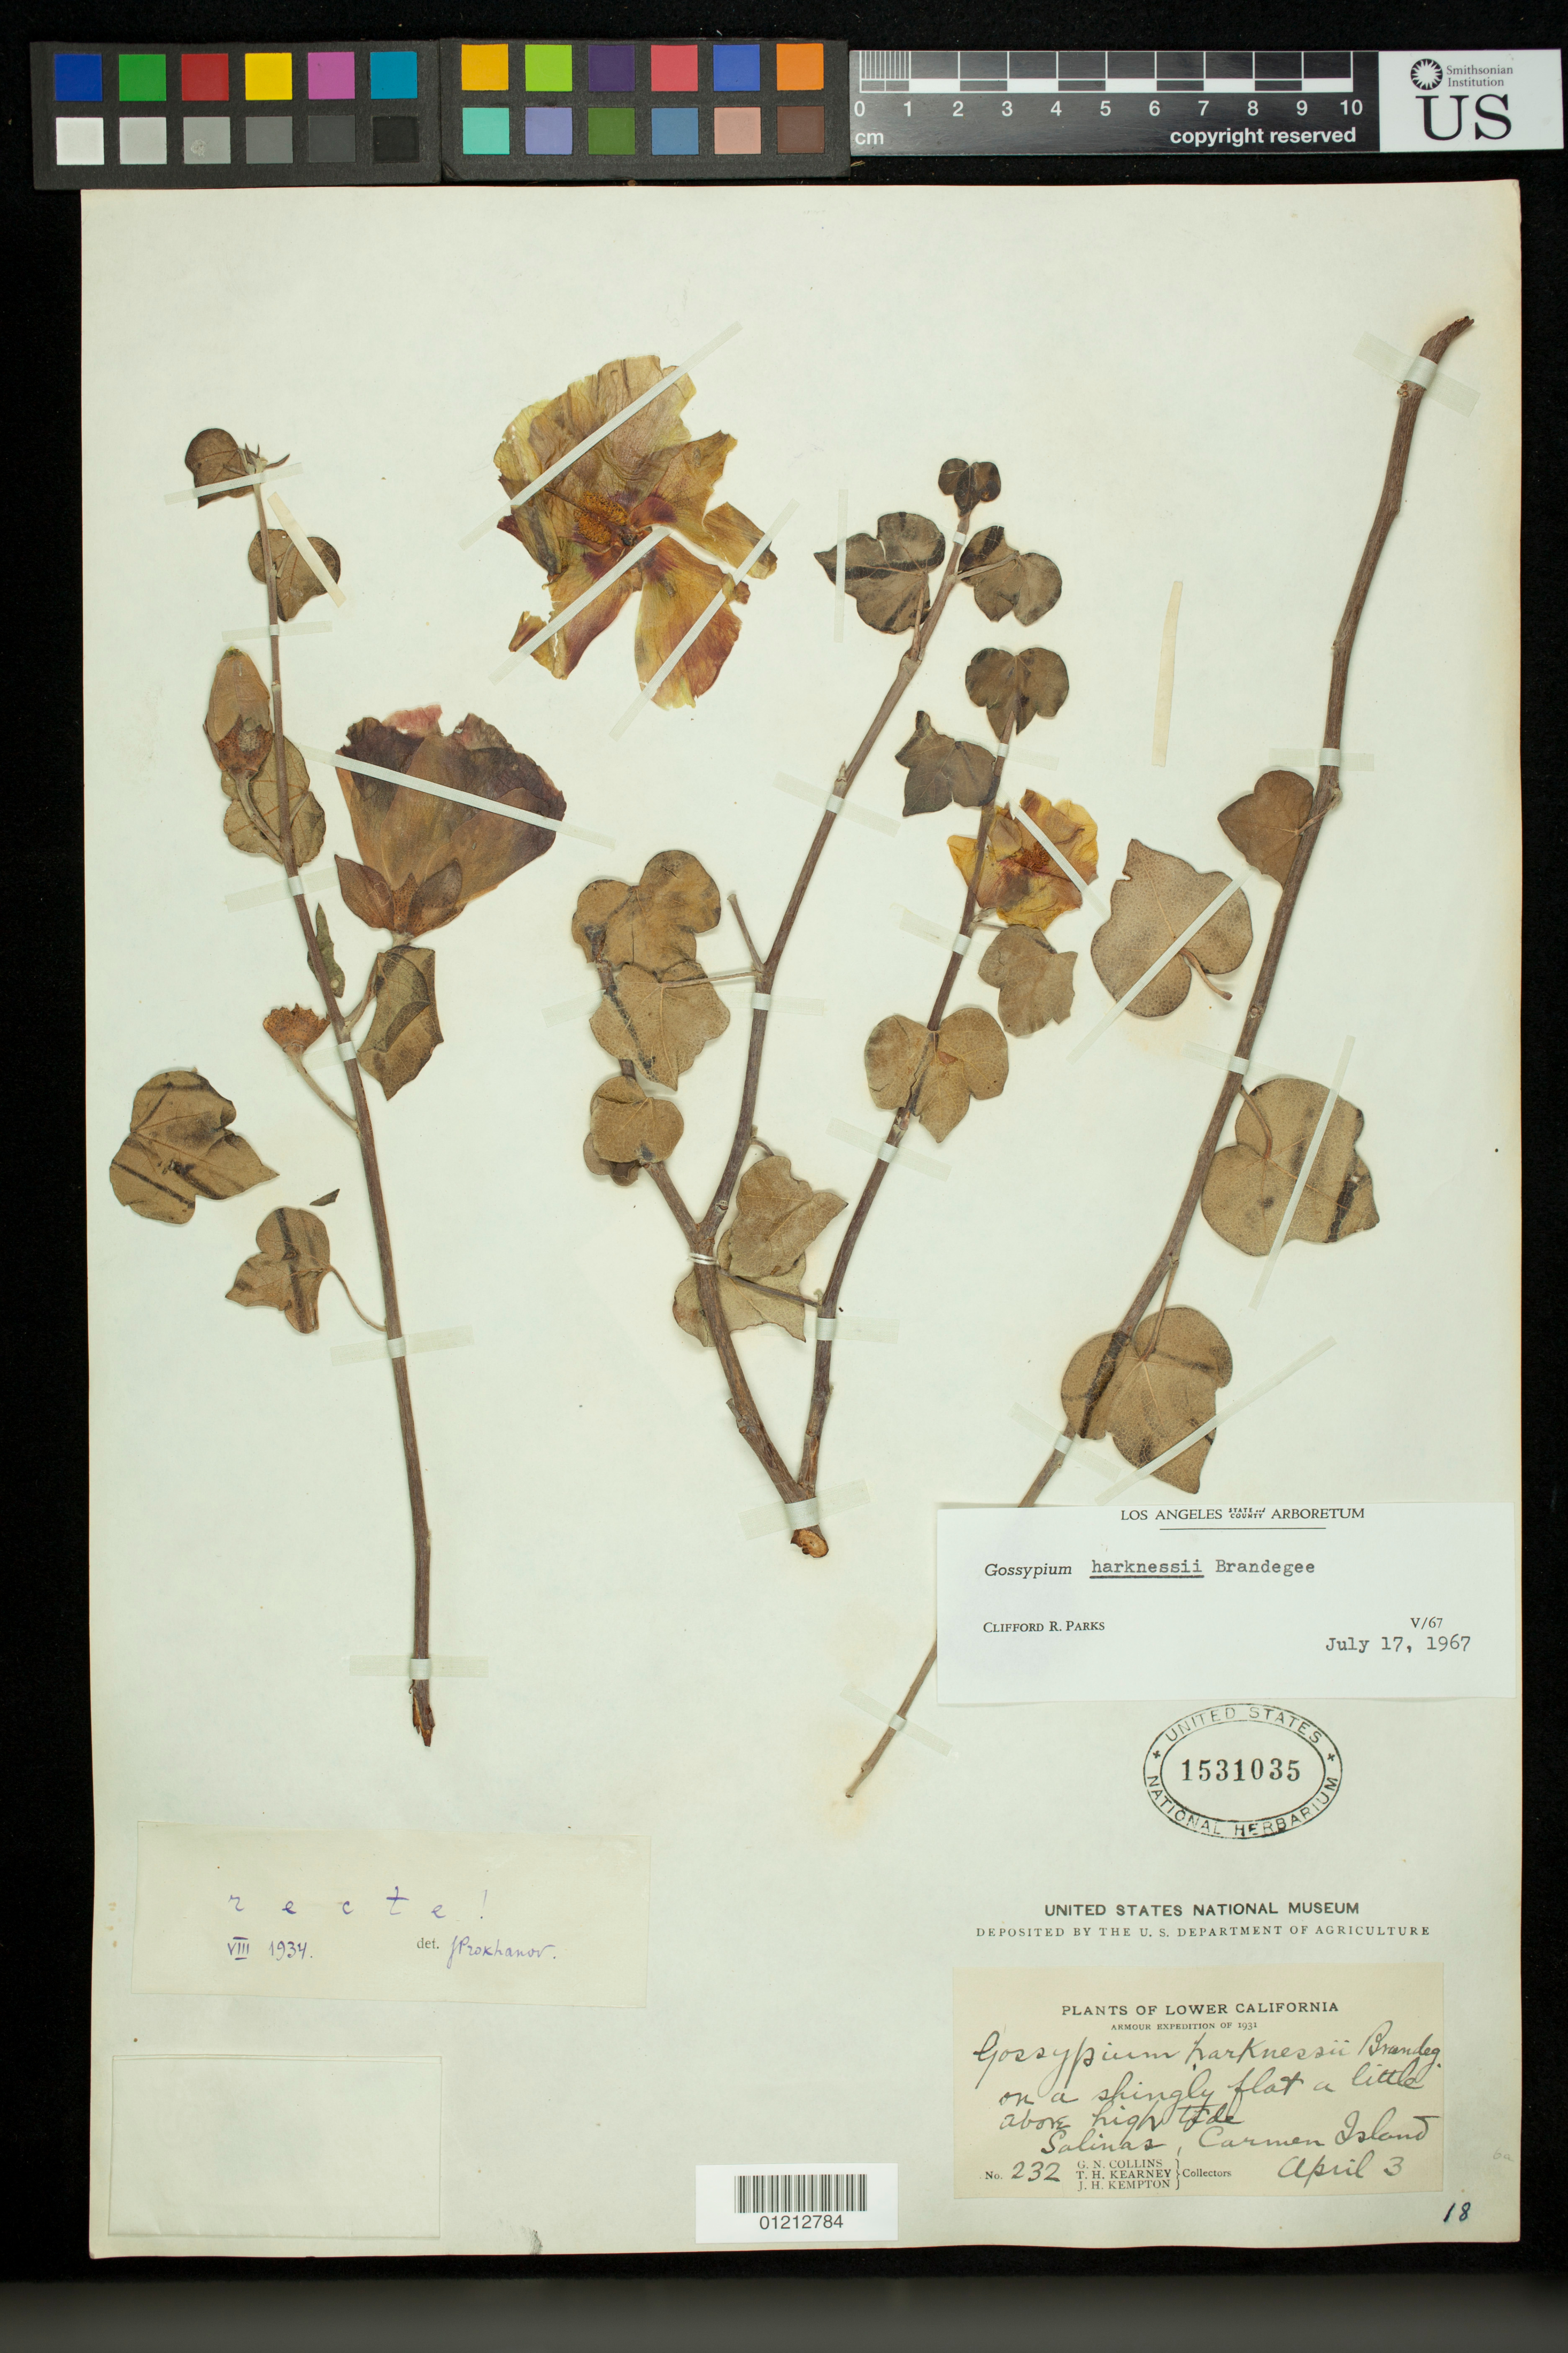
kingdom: Plantae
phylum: Tracheophyta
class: Magnoliopsida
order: Malvales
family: Malvaceae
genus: Gossypium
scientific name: Gossypium harknessii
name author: Brandegee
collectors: G. N. Collins, T. H. Kearney & J. H. Kempton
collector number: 232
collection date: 1931-04-03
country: Mexico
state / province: Baja California Sur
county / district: Loreto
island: Carmen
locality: Salinas. On a shingly flat a little above high tide.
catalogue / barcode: US 1531035